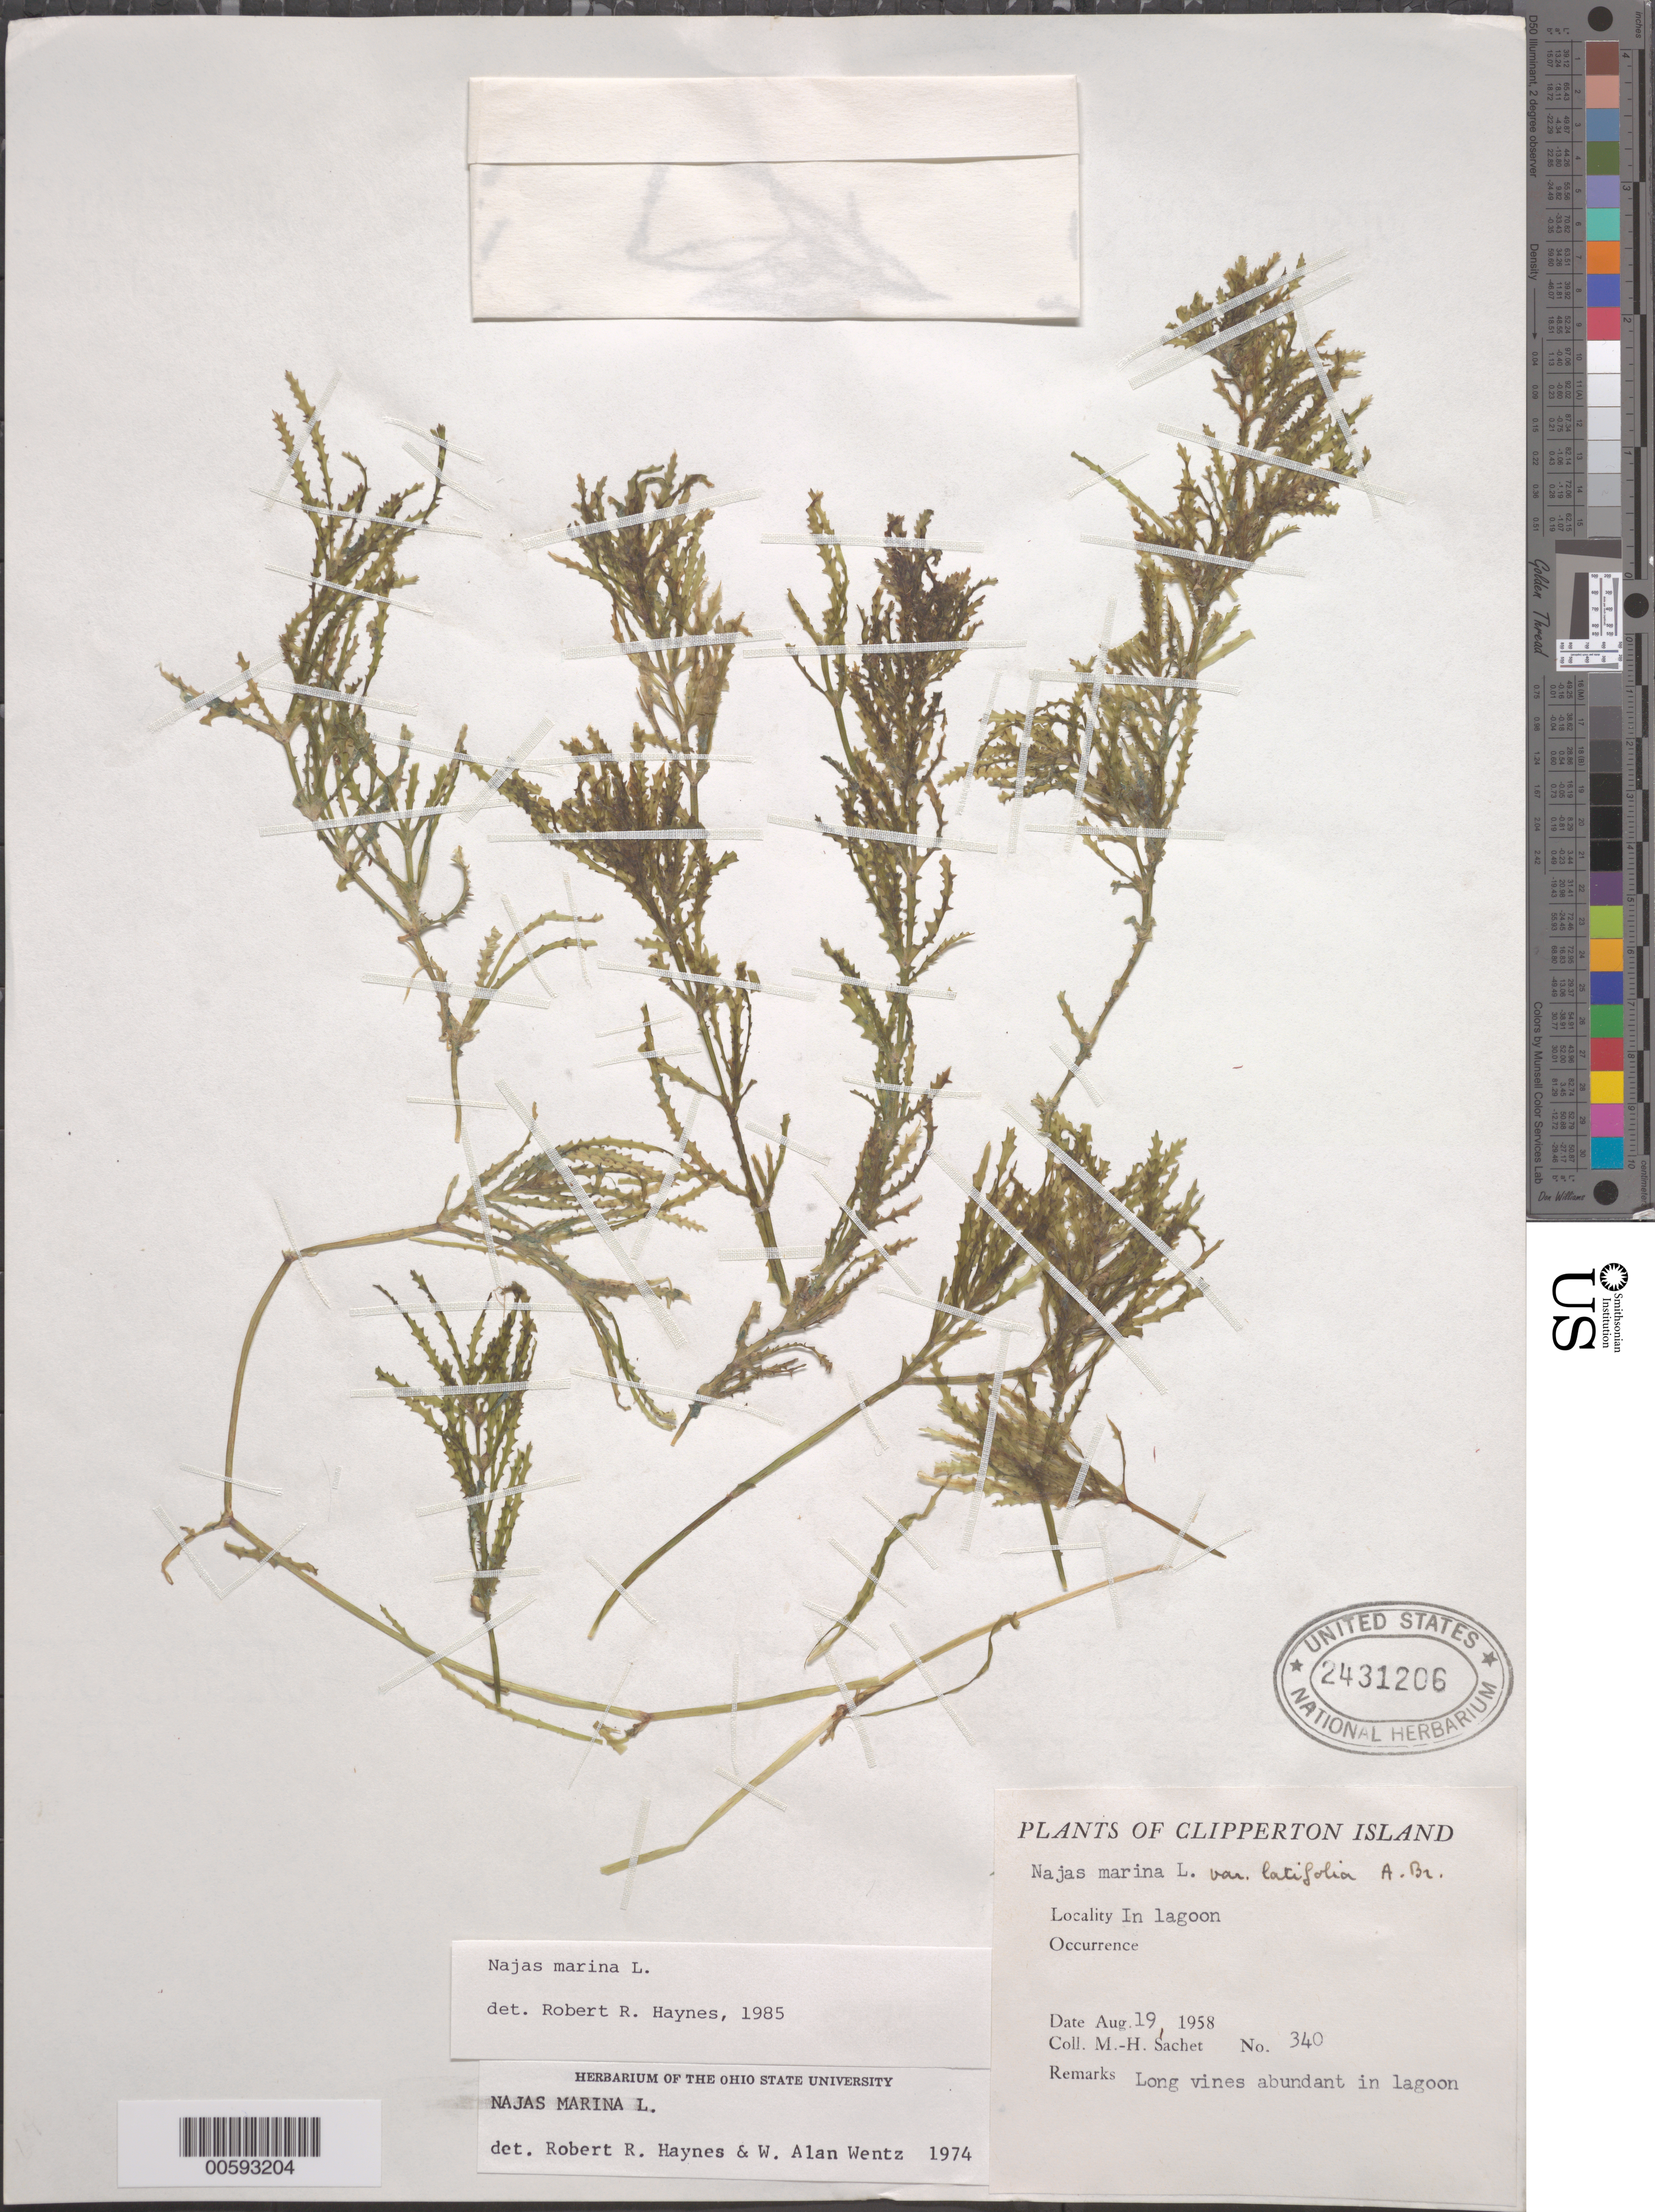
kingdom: Plantae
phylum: Tracheophyta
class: Liliopsida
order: Alismatales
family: Hydrocharitaceae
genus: Najas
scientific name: Najas marina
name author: L.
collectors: M.-H. Sachet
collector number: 340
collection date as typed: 19 Aug 1958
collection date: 1958-08-19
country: Central Am. Pac. Islands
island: Clipperton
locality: Clipperton Island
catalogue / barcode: US 2431206